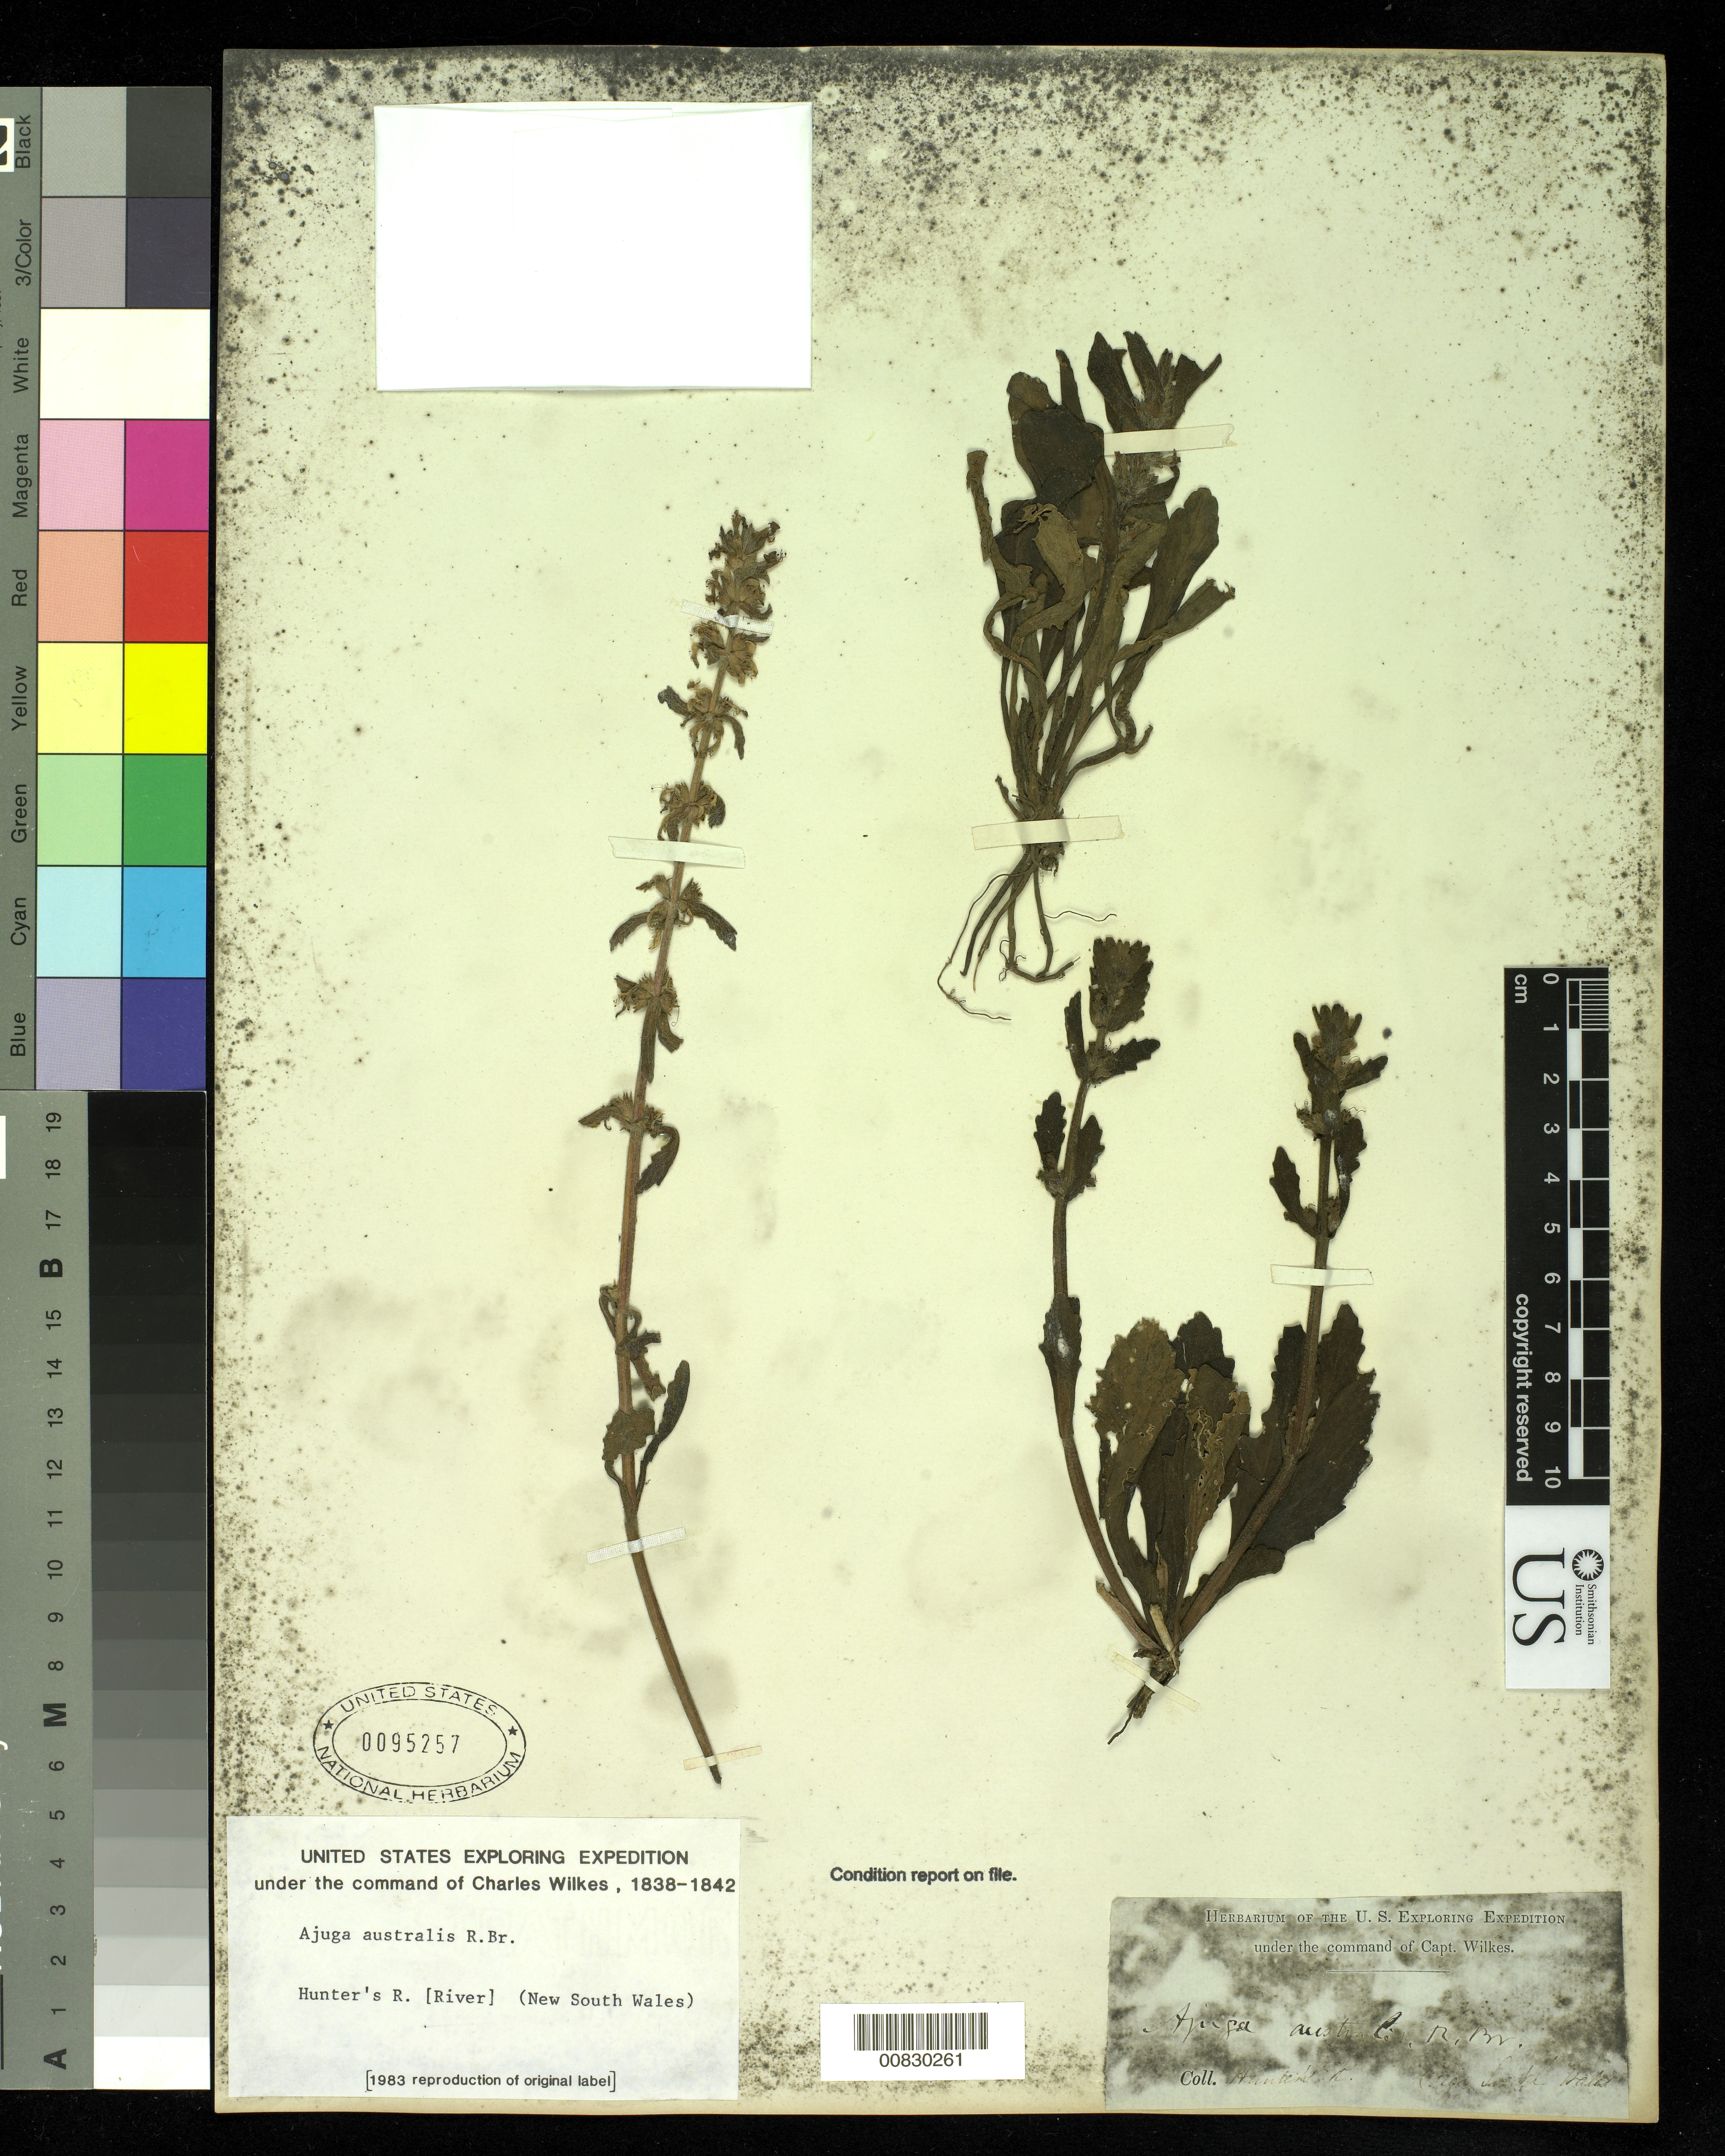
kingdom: Plantae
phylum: Tracheophyta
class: Magnoliopsida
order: Lamiales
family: Lamiaceae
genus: Ajuga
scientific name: Ajuga australis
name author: R. Br.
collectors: Wilkes Explor. Exped.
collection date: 1838/1842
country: Australia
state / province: New South Wales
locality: Hunter's River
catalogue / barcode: US 95257